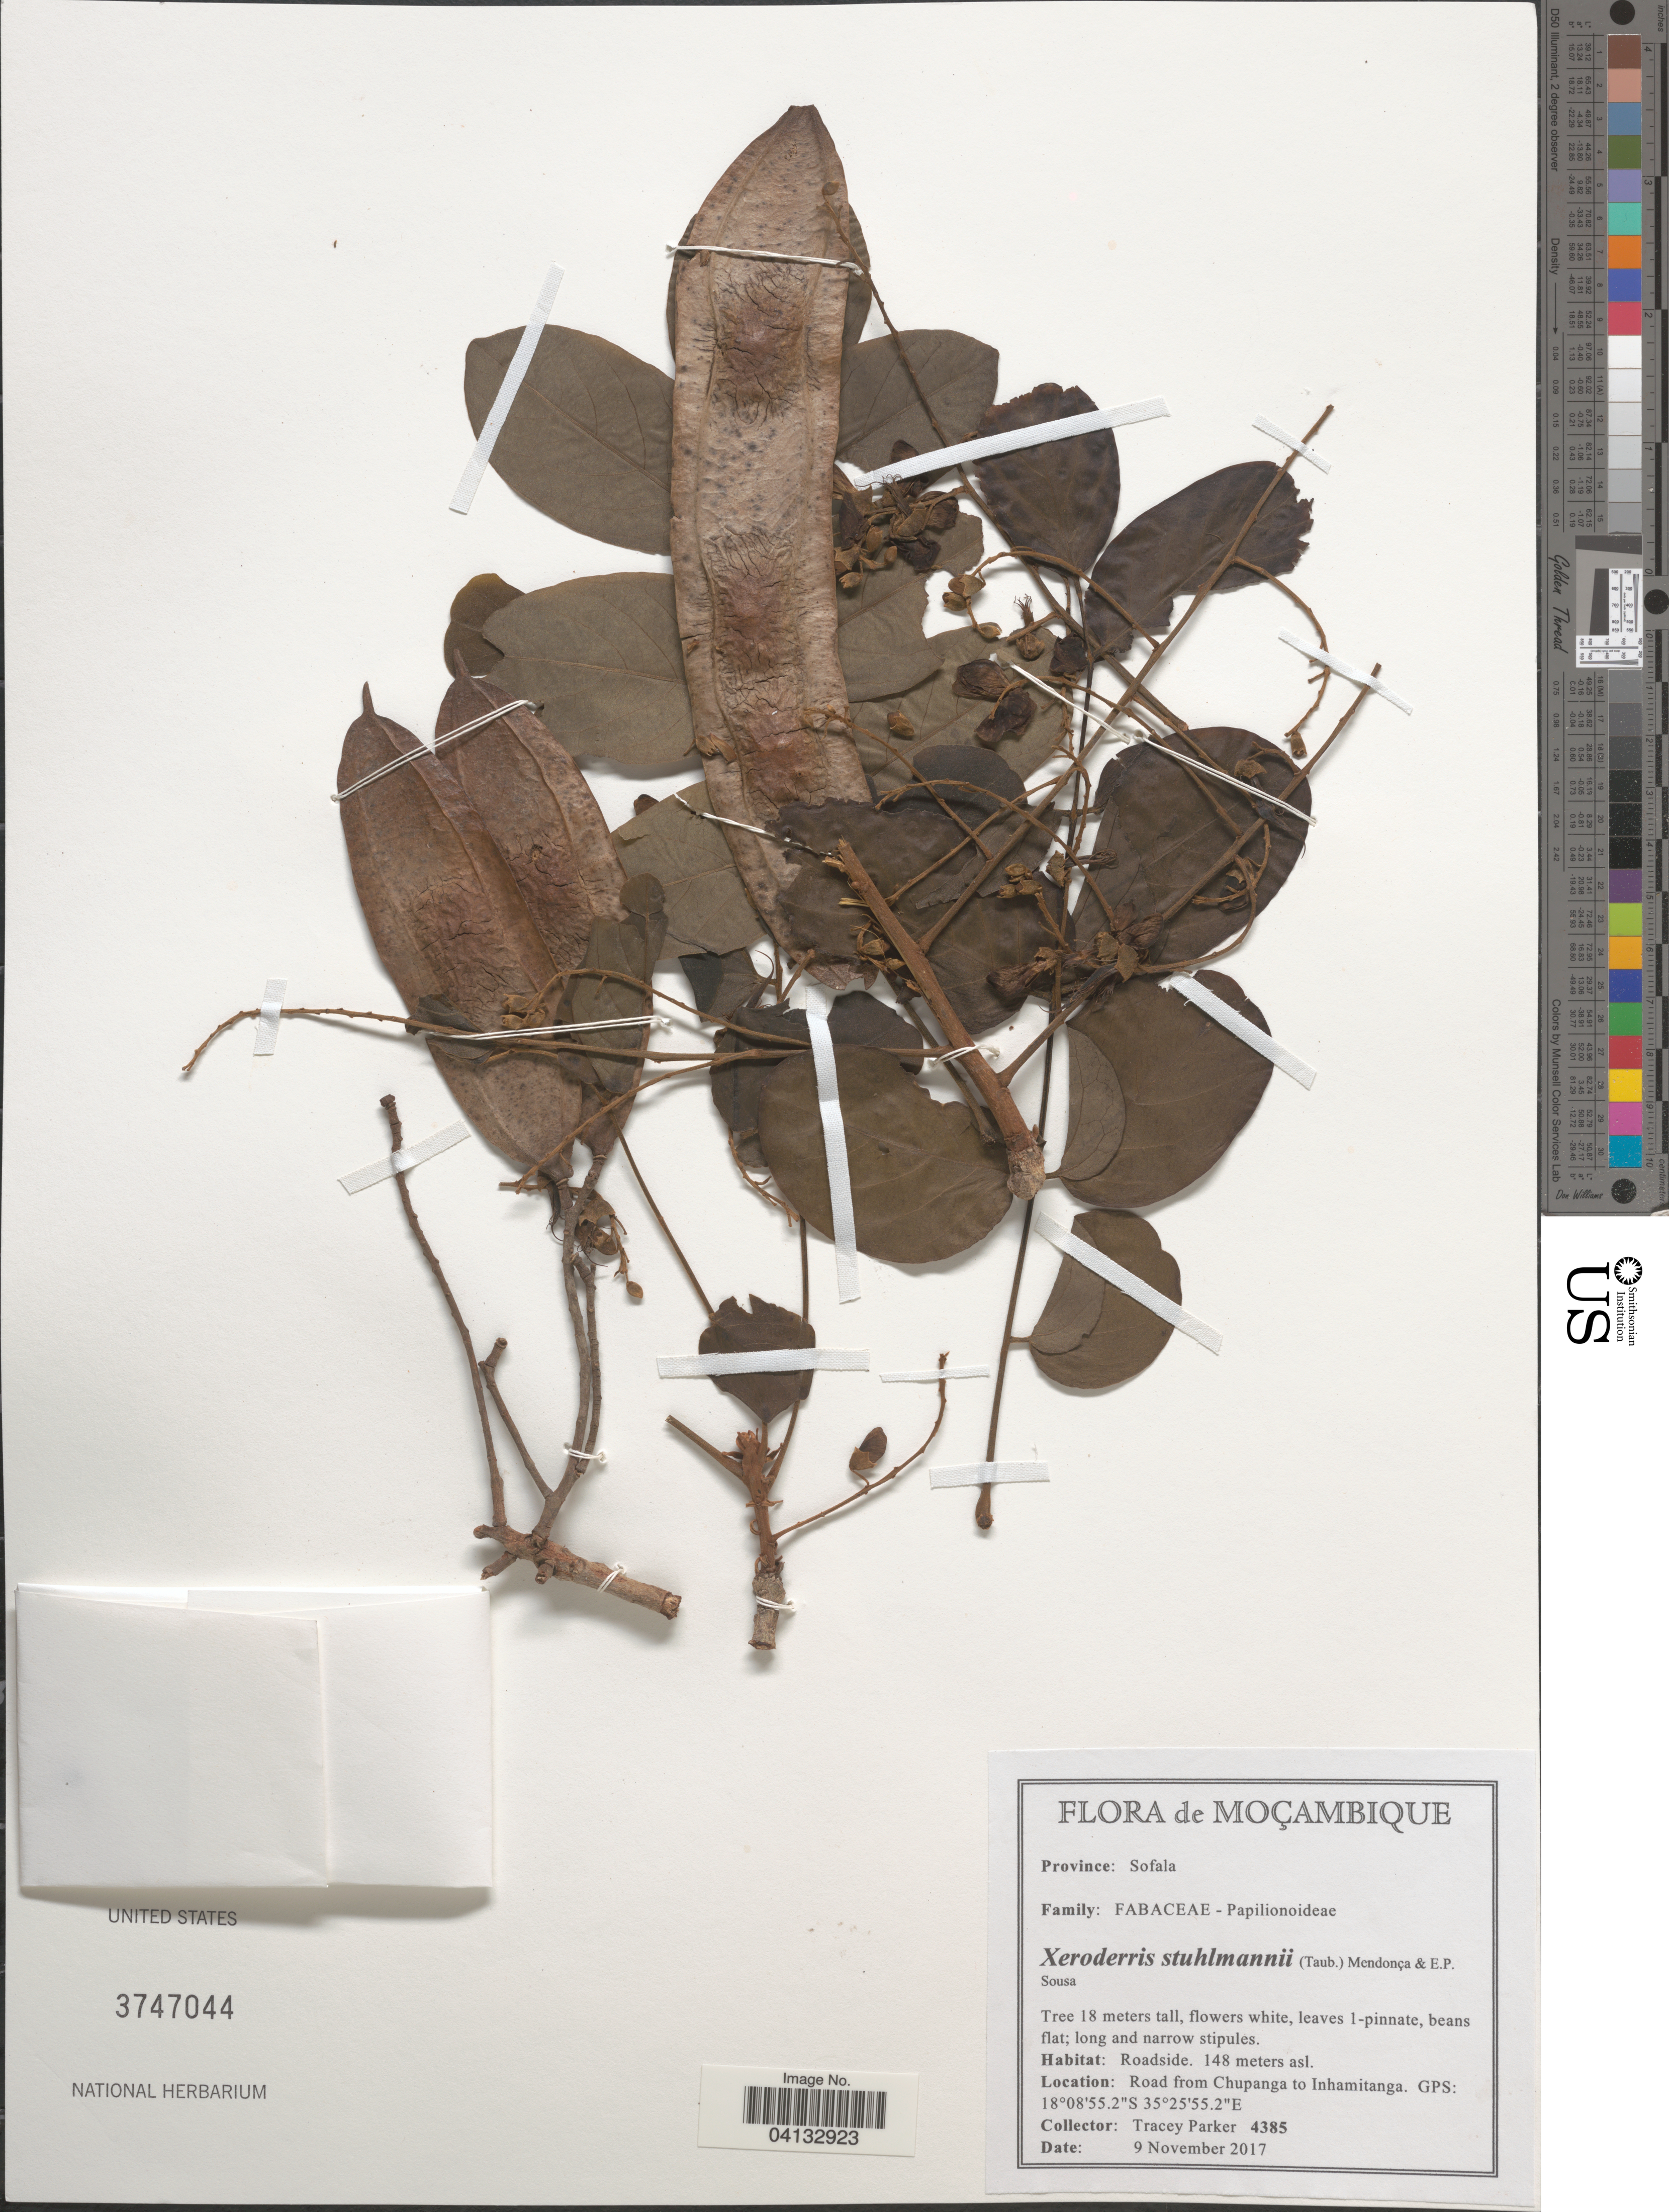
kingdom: Plantae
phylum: Tracheophyta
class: Magnoliopsida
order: Fabales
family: Fabaceae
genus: Xeroderris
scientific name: Xeroderris stuhlmannii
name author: (Taub.) Mendonça & E.C. Sousa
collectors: T. Parker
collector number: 4385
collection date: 2017-11-09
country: Mozambique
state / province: Sofala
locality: Road from Chupanga to Inhamitanga.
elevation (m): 148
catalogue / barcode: US 3747044